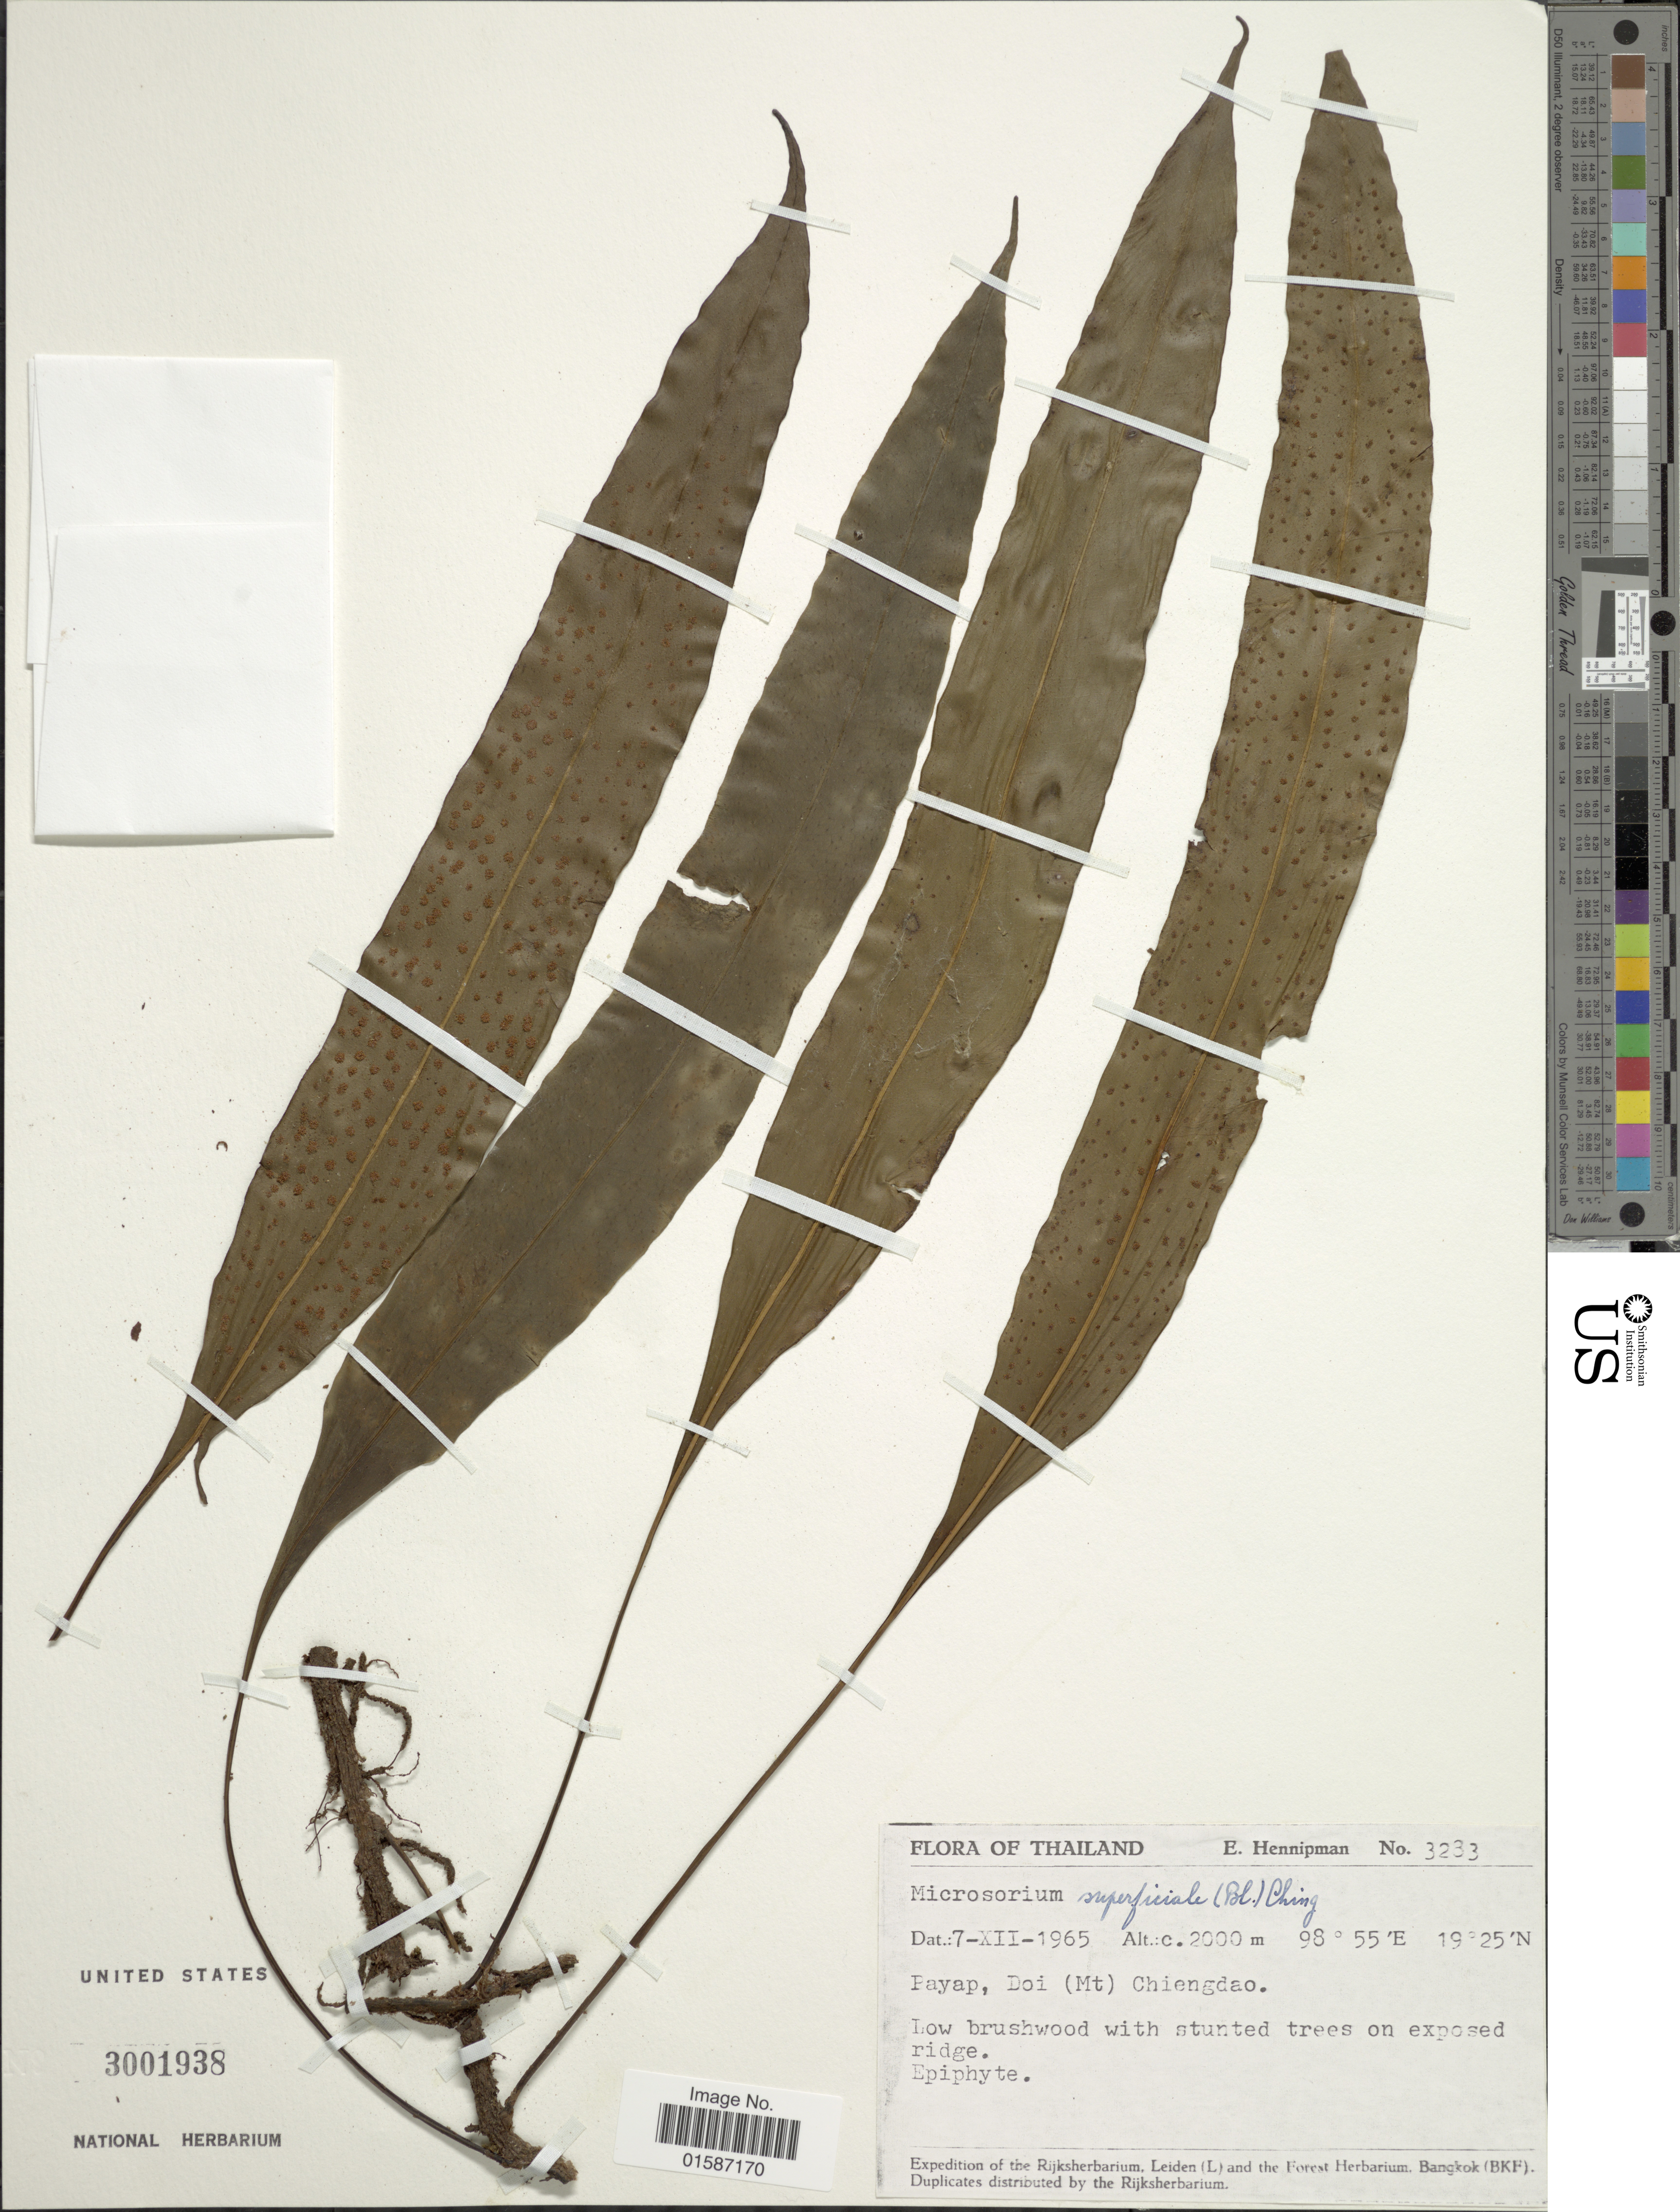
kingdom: Plantae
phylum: Tracheophyta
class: Polypodiopsida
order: Polypodiales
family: Polypodiaceae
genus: Lepidomicrosorium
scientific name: Lepidomicrosorium superficiale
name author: (Blume) Li S. Wang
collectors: E. Hennipman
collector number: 3233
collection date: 1965-12-07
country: Thailand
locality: Payap, Doi (MT) Chiengdao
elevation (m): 2000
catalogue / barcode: US 3001938